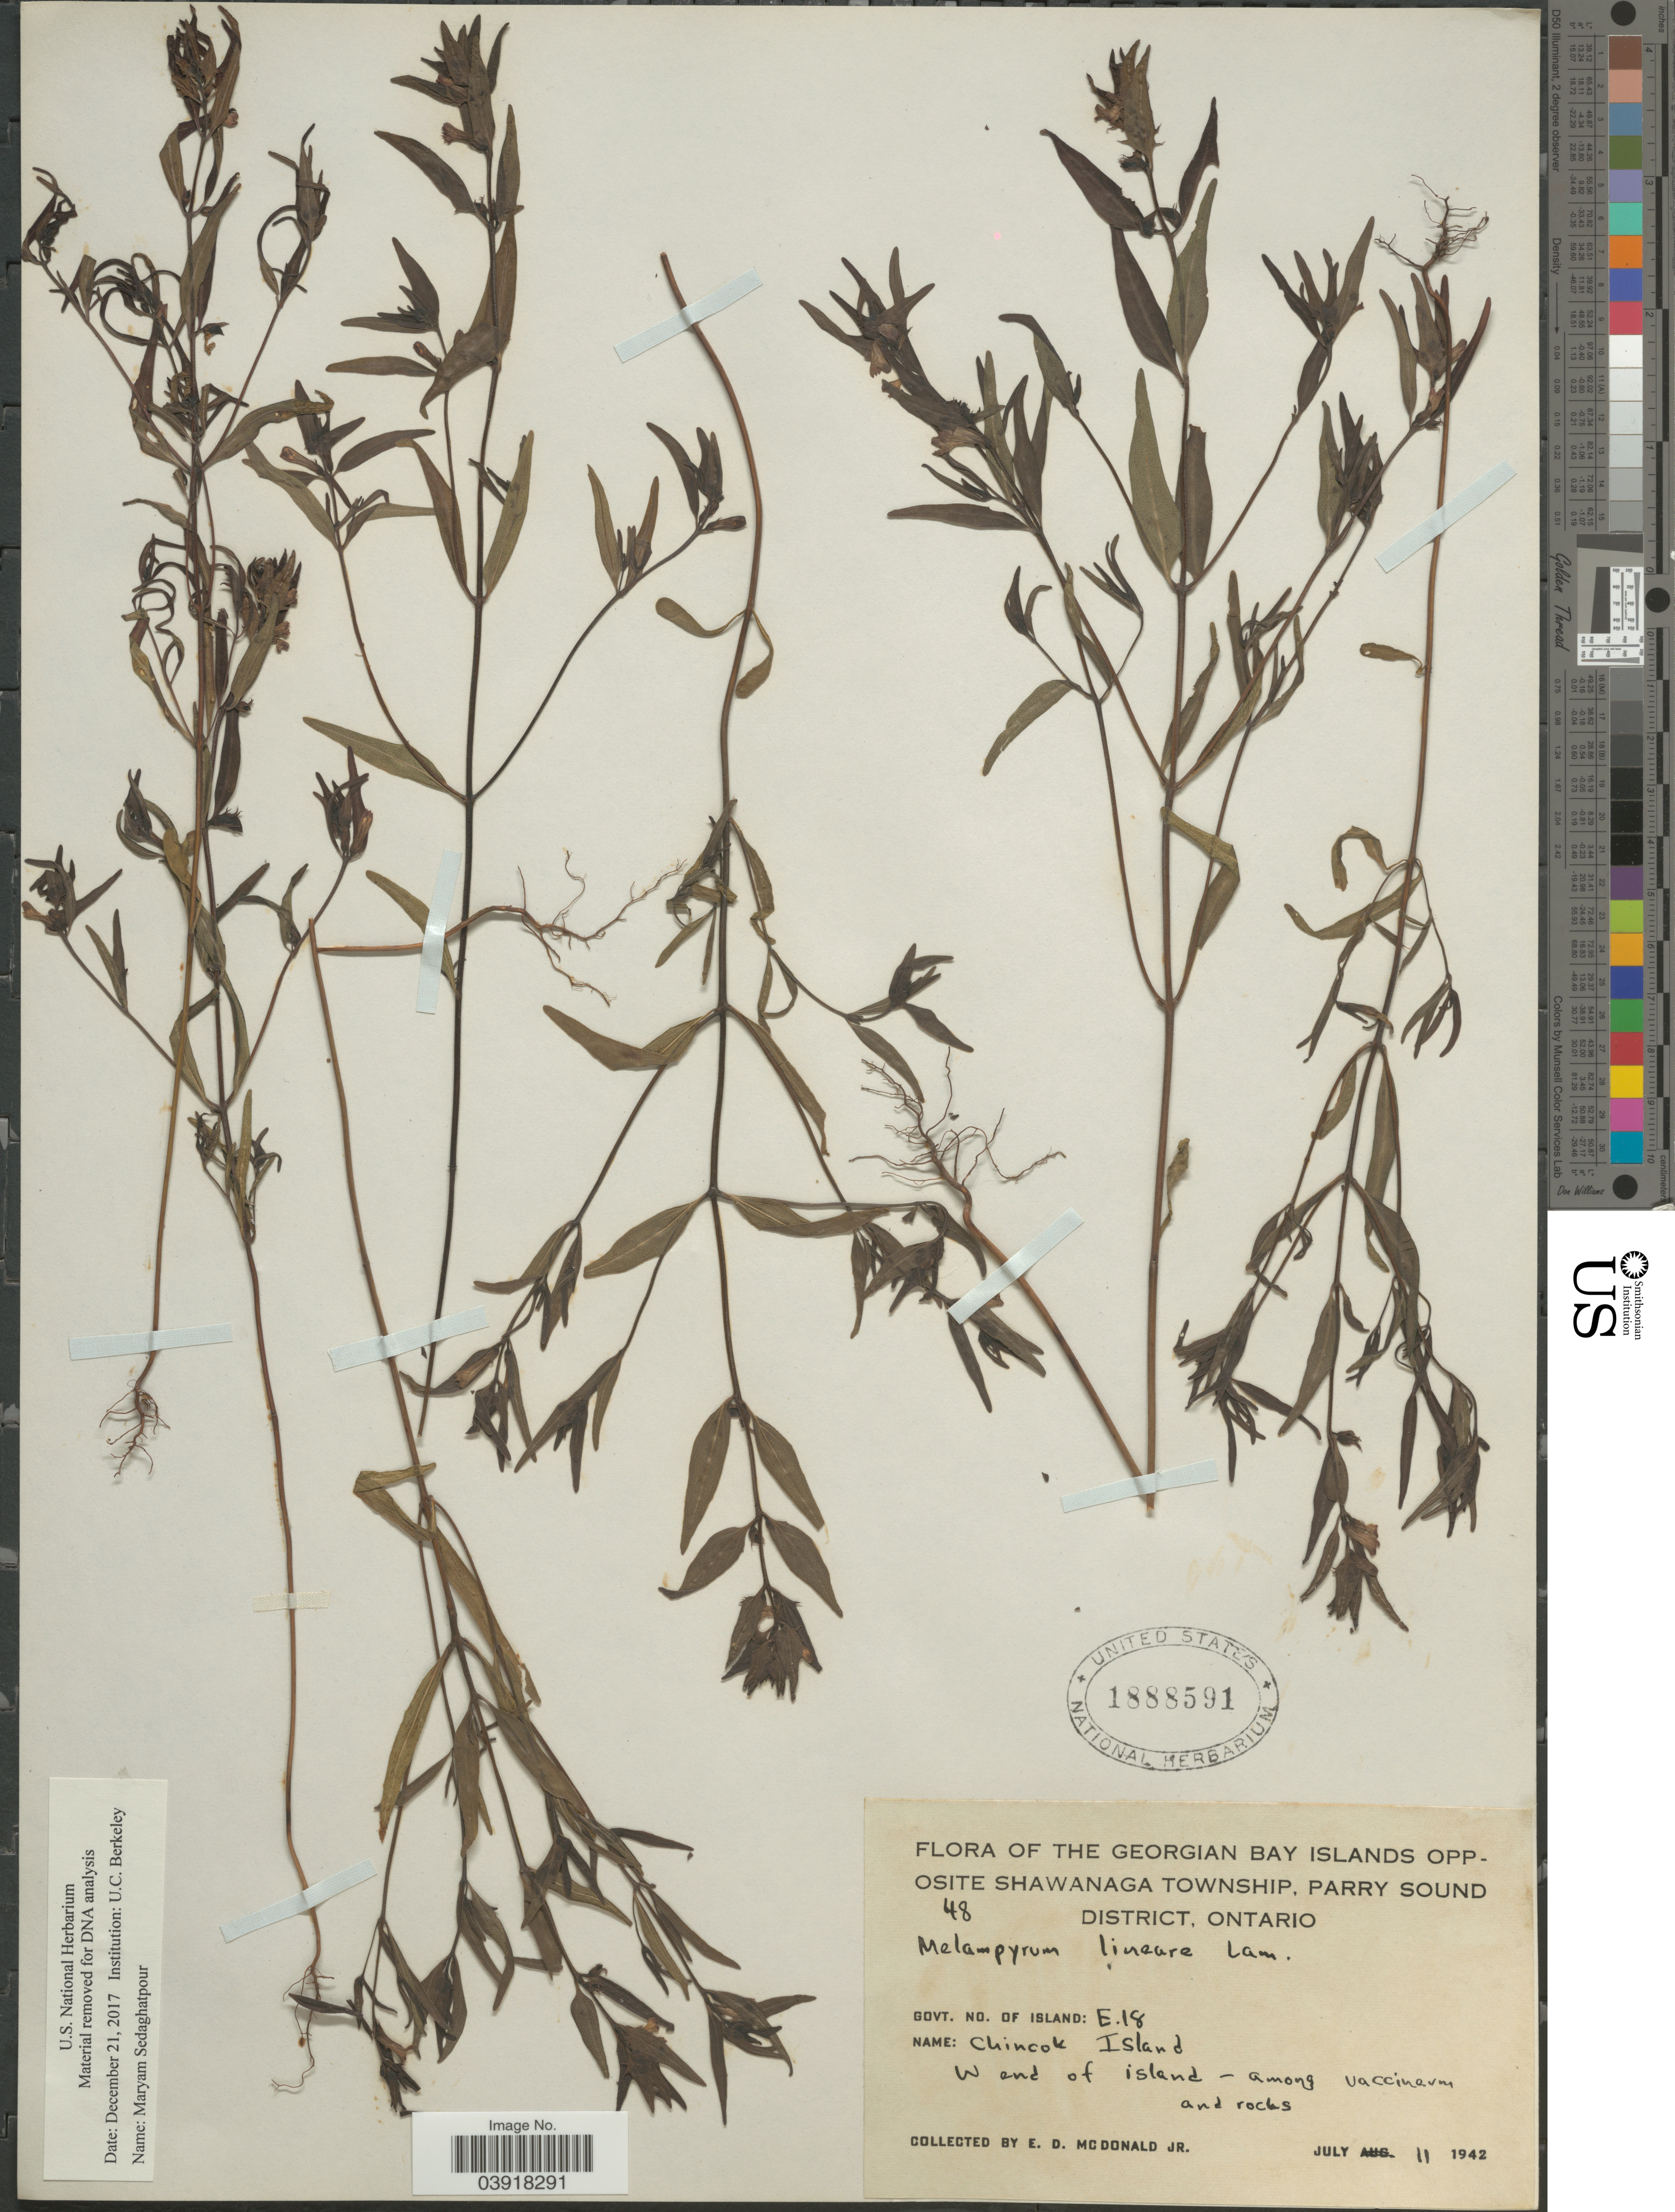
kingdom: Plantae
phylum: Tracheophyta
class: Magnoliopsida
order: Lamiales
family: Orobanchaceae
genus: Melampyrum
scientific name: Melampyrum lineare var. latifolium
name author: (Muhl.) P. Beauv.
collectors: E. D. McDonald Jr.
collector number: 48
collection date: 1942-07-11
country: Canada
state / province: Ontario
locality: The Georgian Bay Islands opposite Shawanaga Township, Parry Sound District. Govt. no. of Island: E. 18. Chincok Island. W end of island.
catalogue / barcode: US 1888591